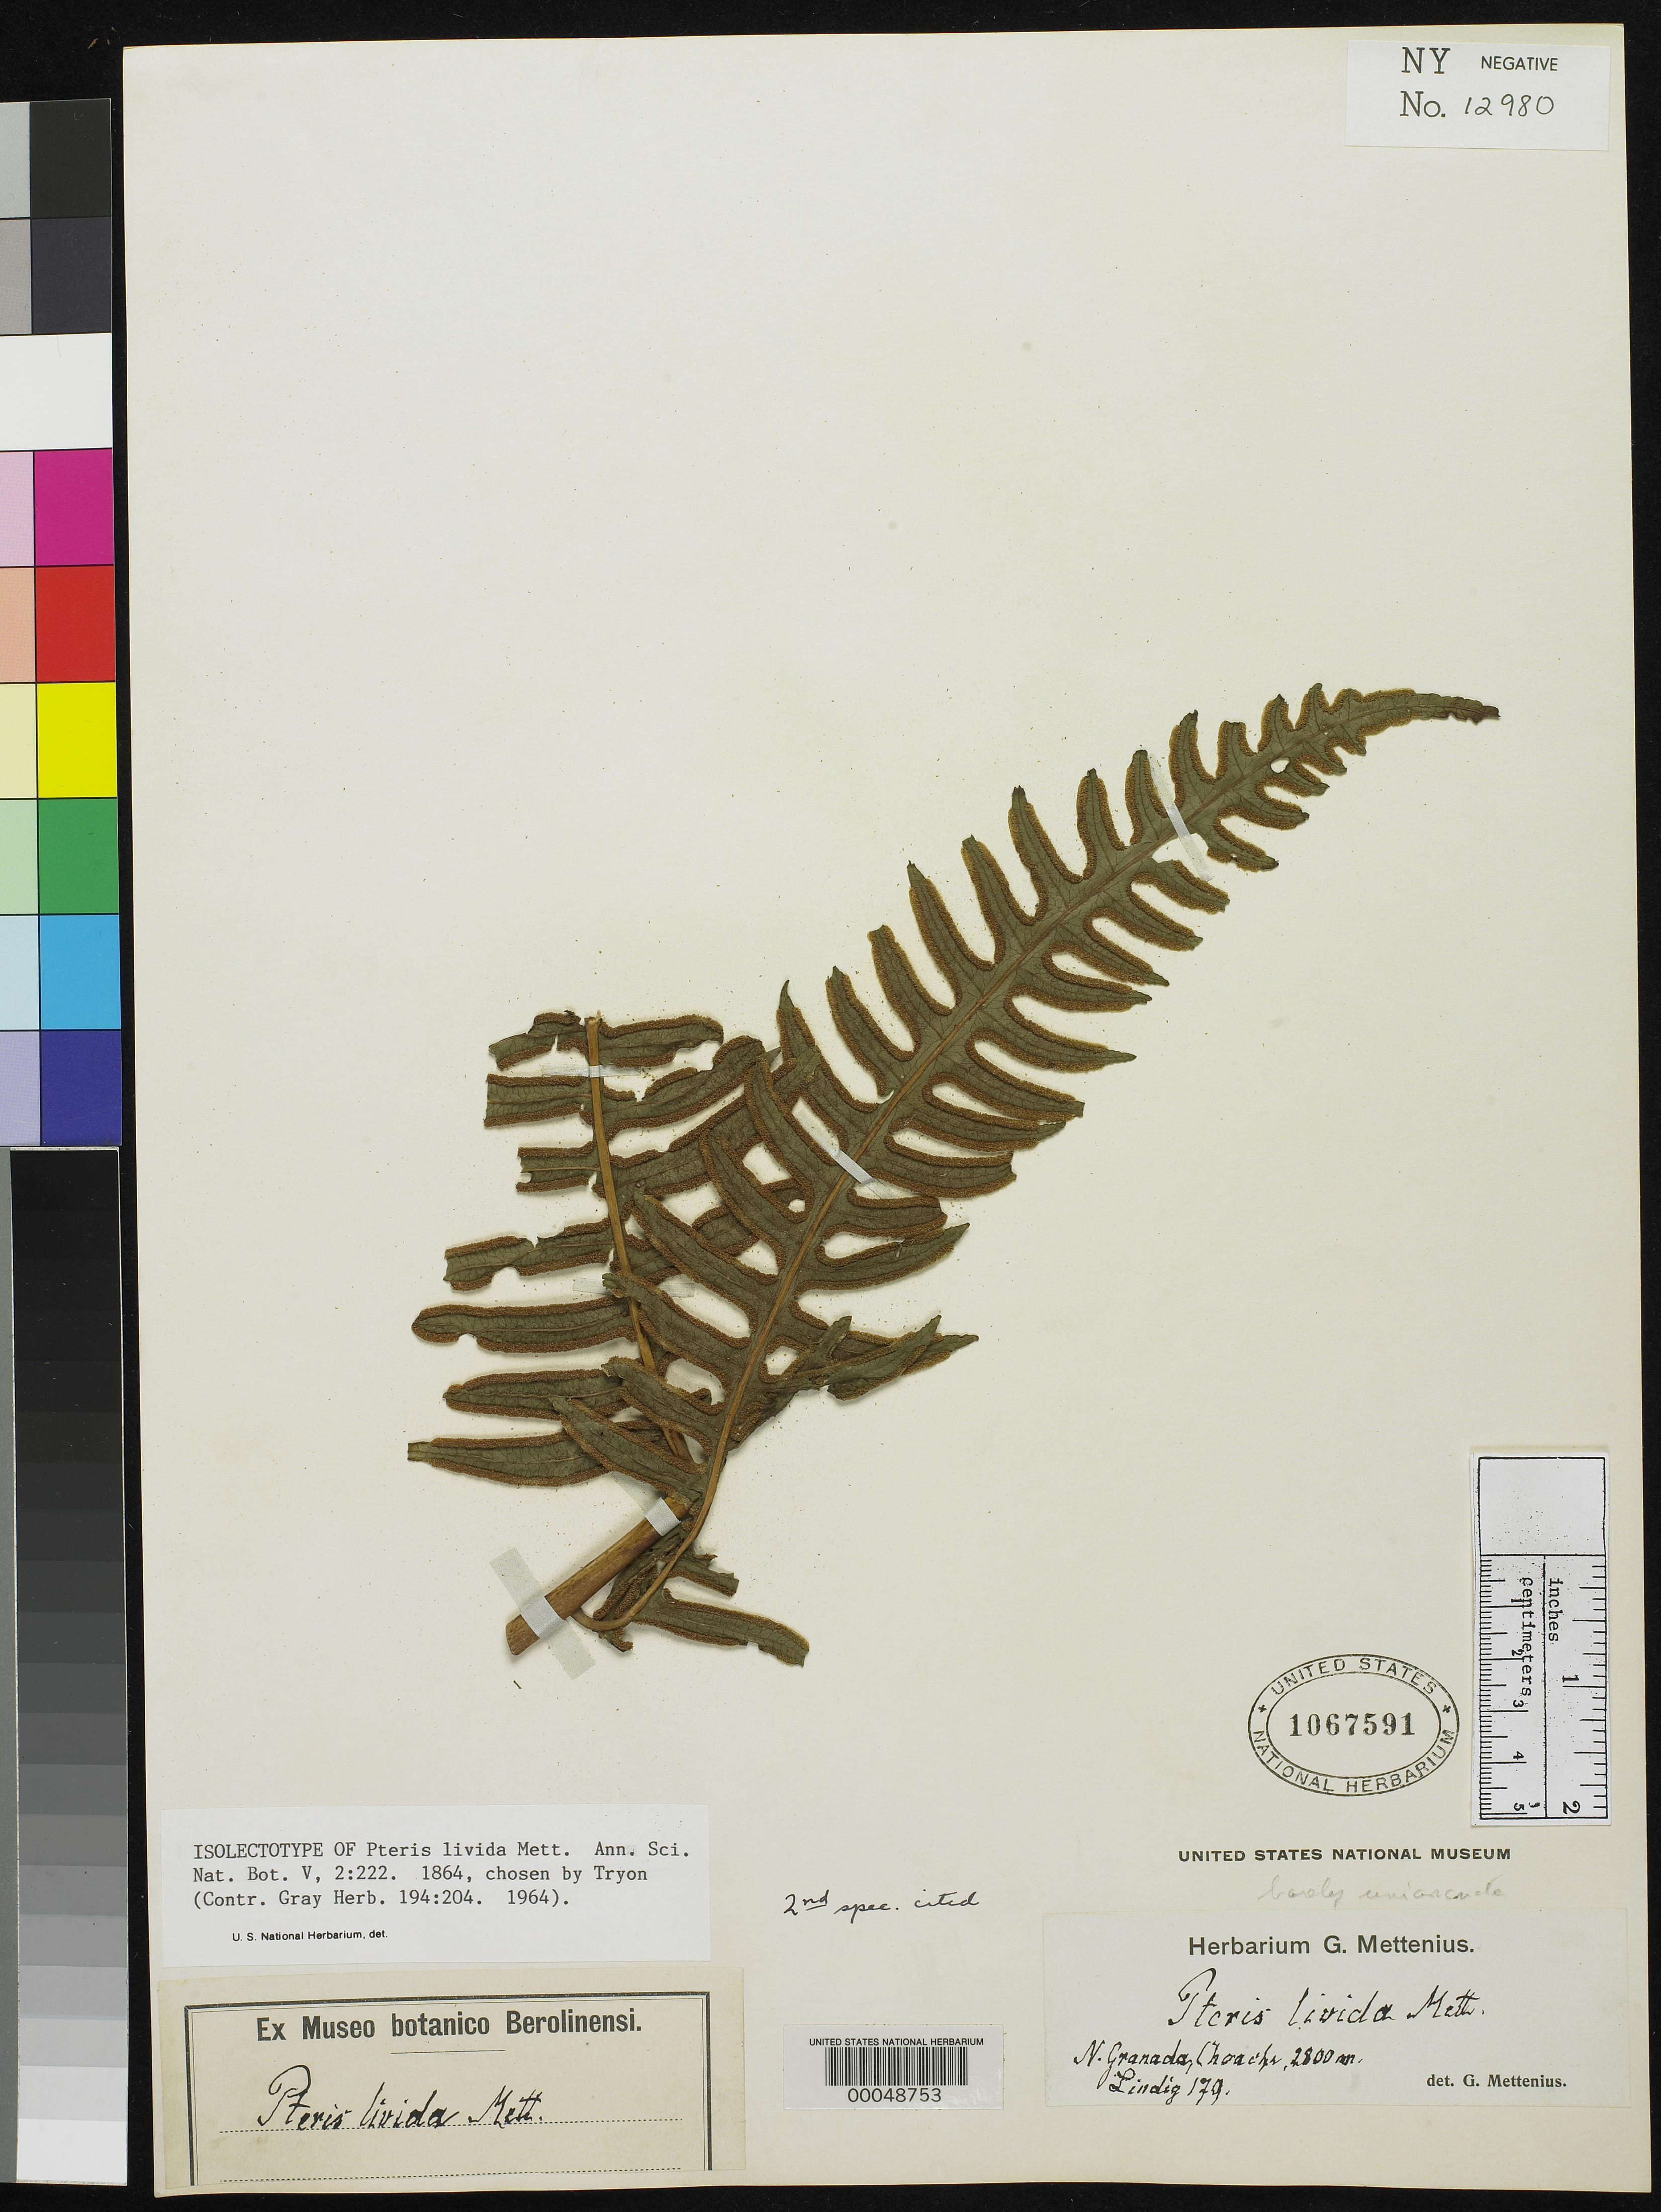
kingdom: Plantae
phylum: Tracheophyta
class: Polypodiopsida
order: Polypodiales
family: Pteridaceae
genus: Pteris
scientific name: Pteris livida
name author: Mett. in Triana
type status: Isolectotype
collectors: A. Lindig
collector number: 179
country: Colombia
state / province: Bogota D.C.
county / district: Bogotá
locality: Choachi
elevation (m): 2800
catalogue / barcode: US 1067591